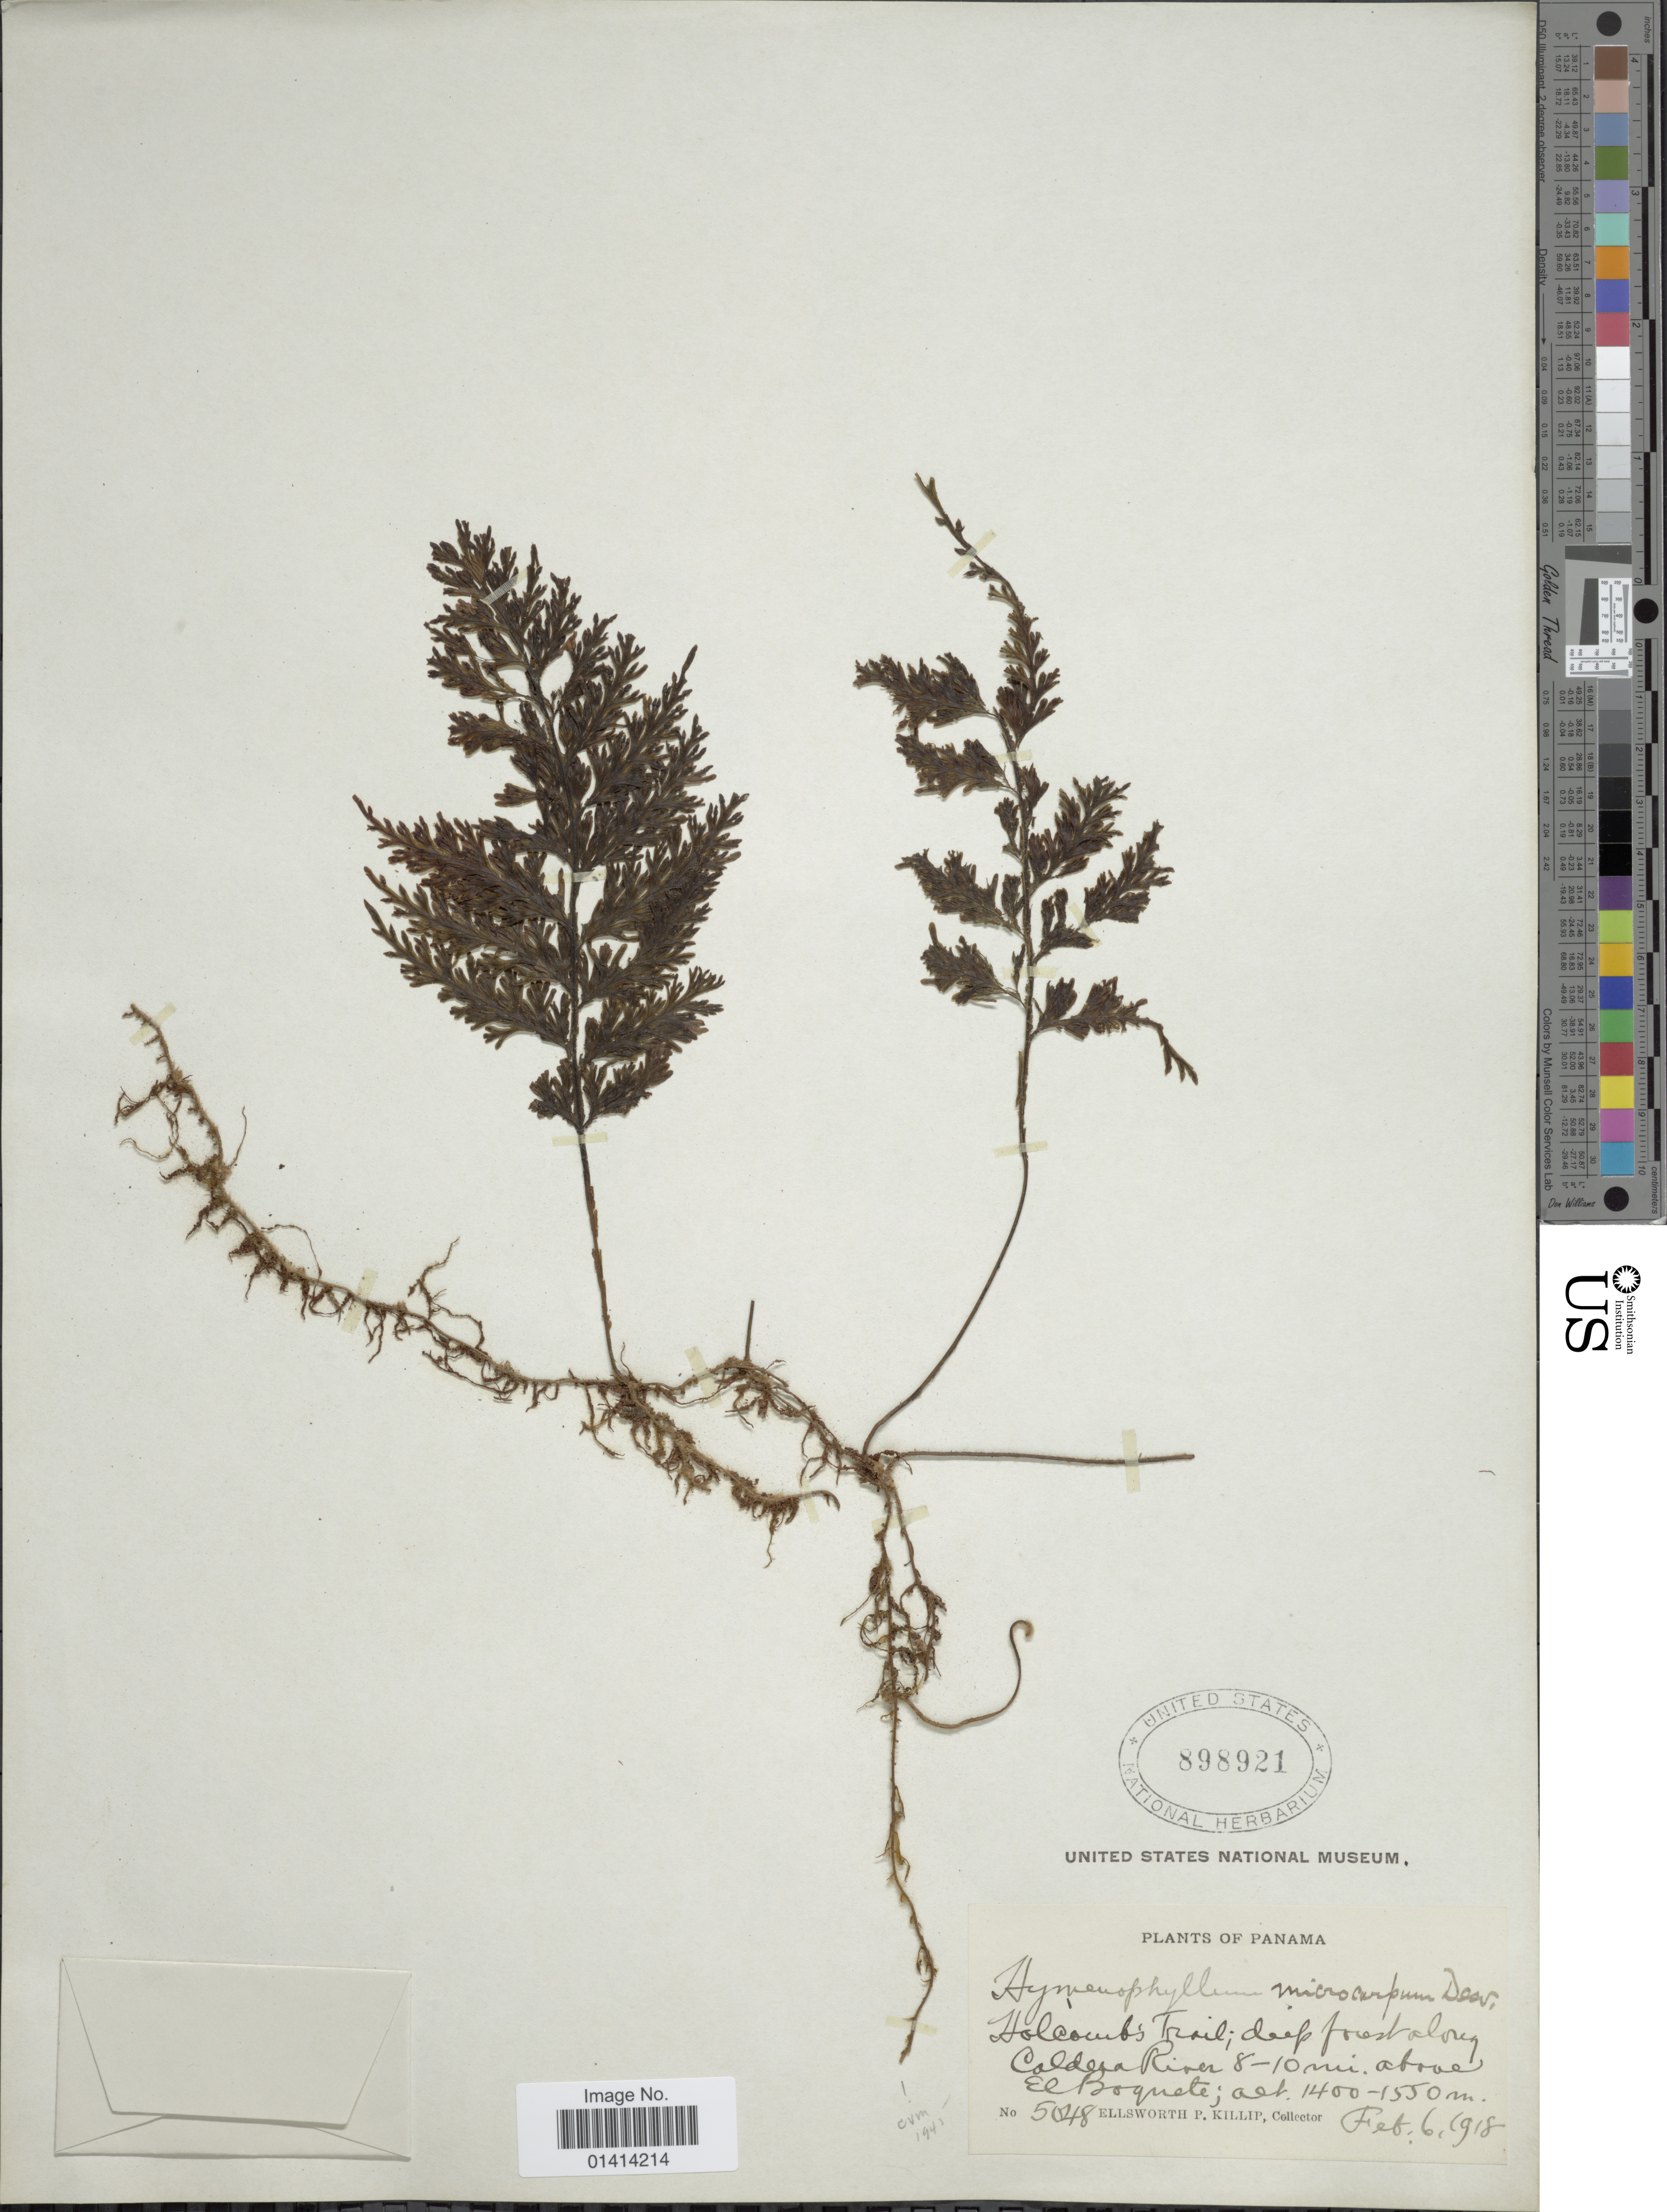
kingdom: Plantae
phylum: Tracheophyta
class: Polypodiopsida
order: Hymenophyllales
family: Hymenophyllaceae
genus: Hymenophyllum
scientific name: Hymenophyllum microcarpum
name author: (Desv.) Lellinger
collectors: E. P. Killip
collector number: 5048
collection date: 1918-02-06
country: Panama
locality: Holcomb's Trail; deep forest along Caldera River 8-10 mi. above El Boquete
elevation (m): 1400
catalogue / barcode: US 898921